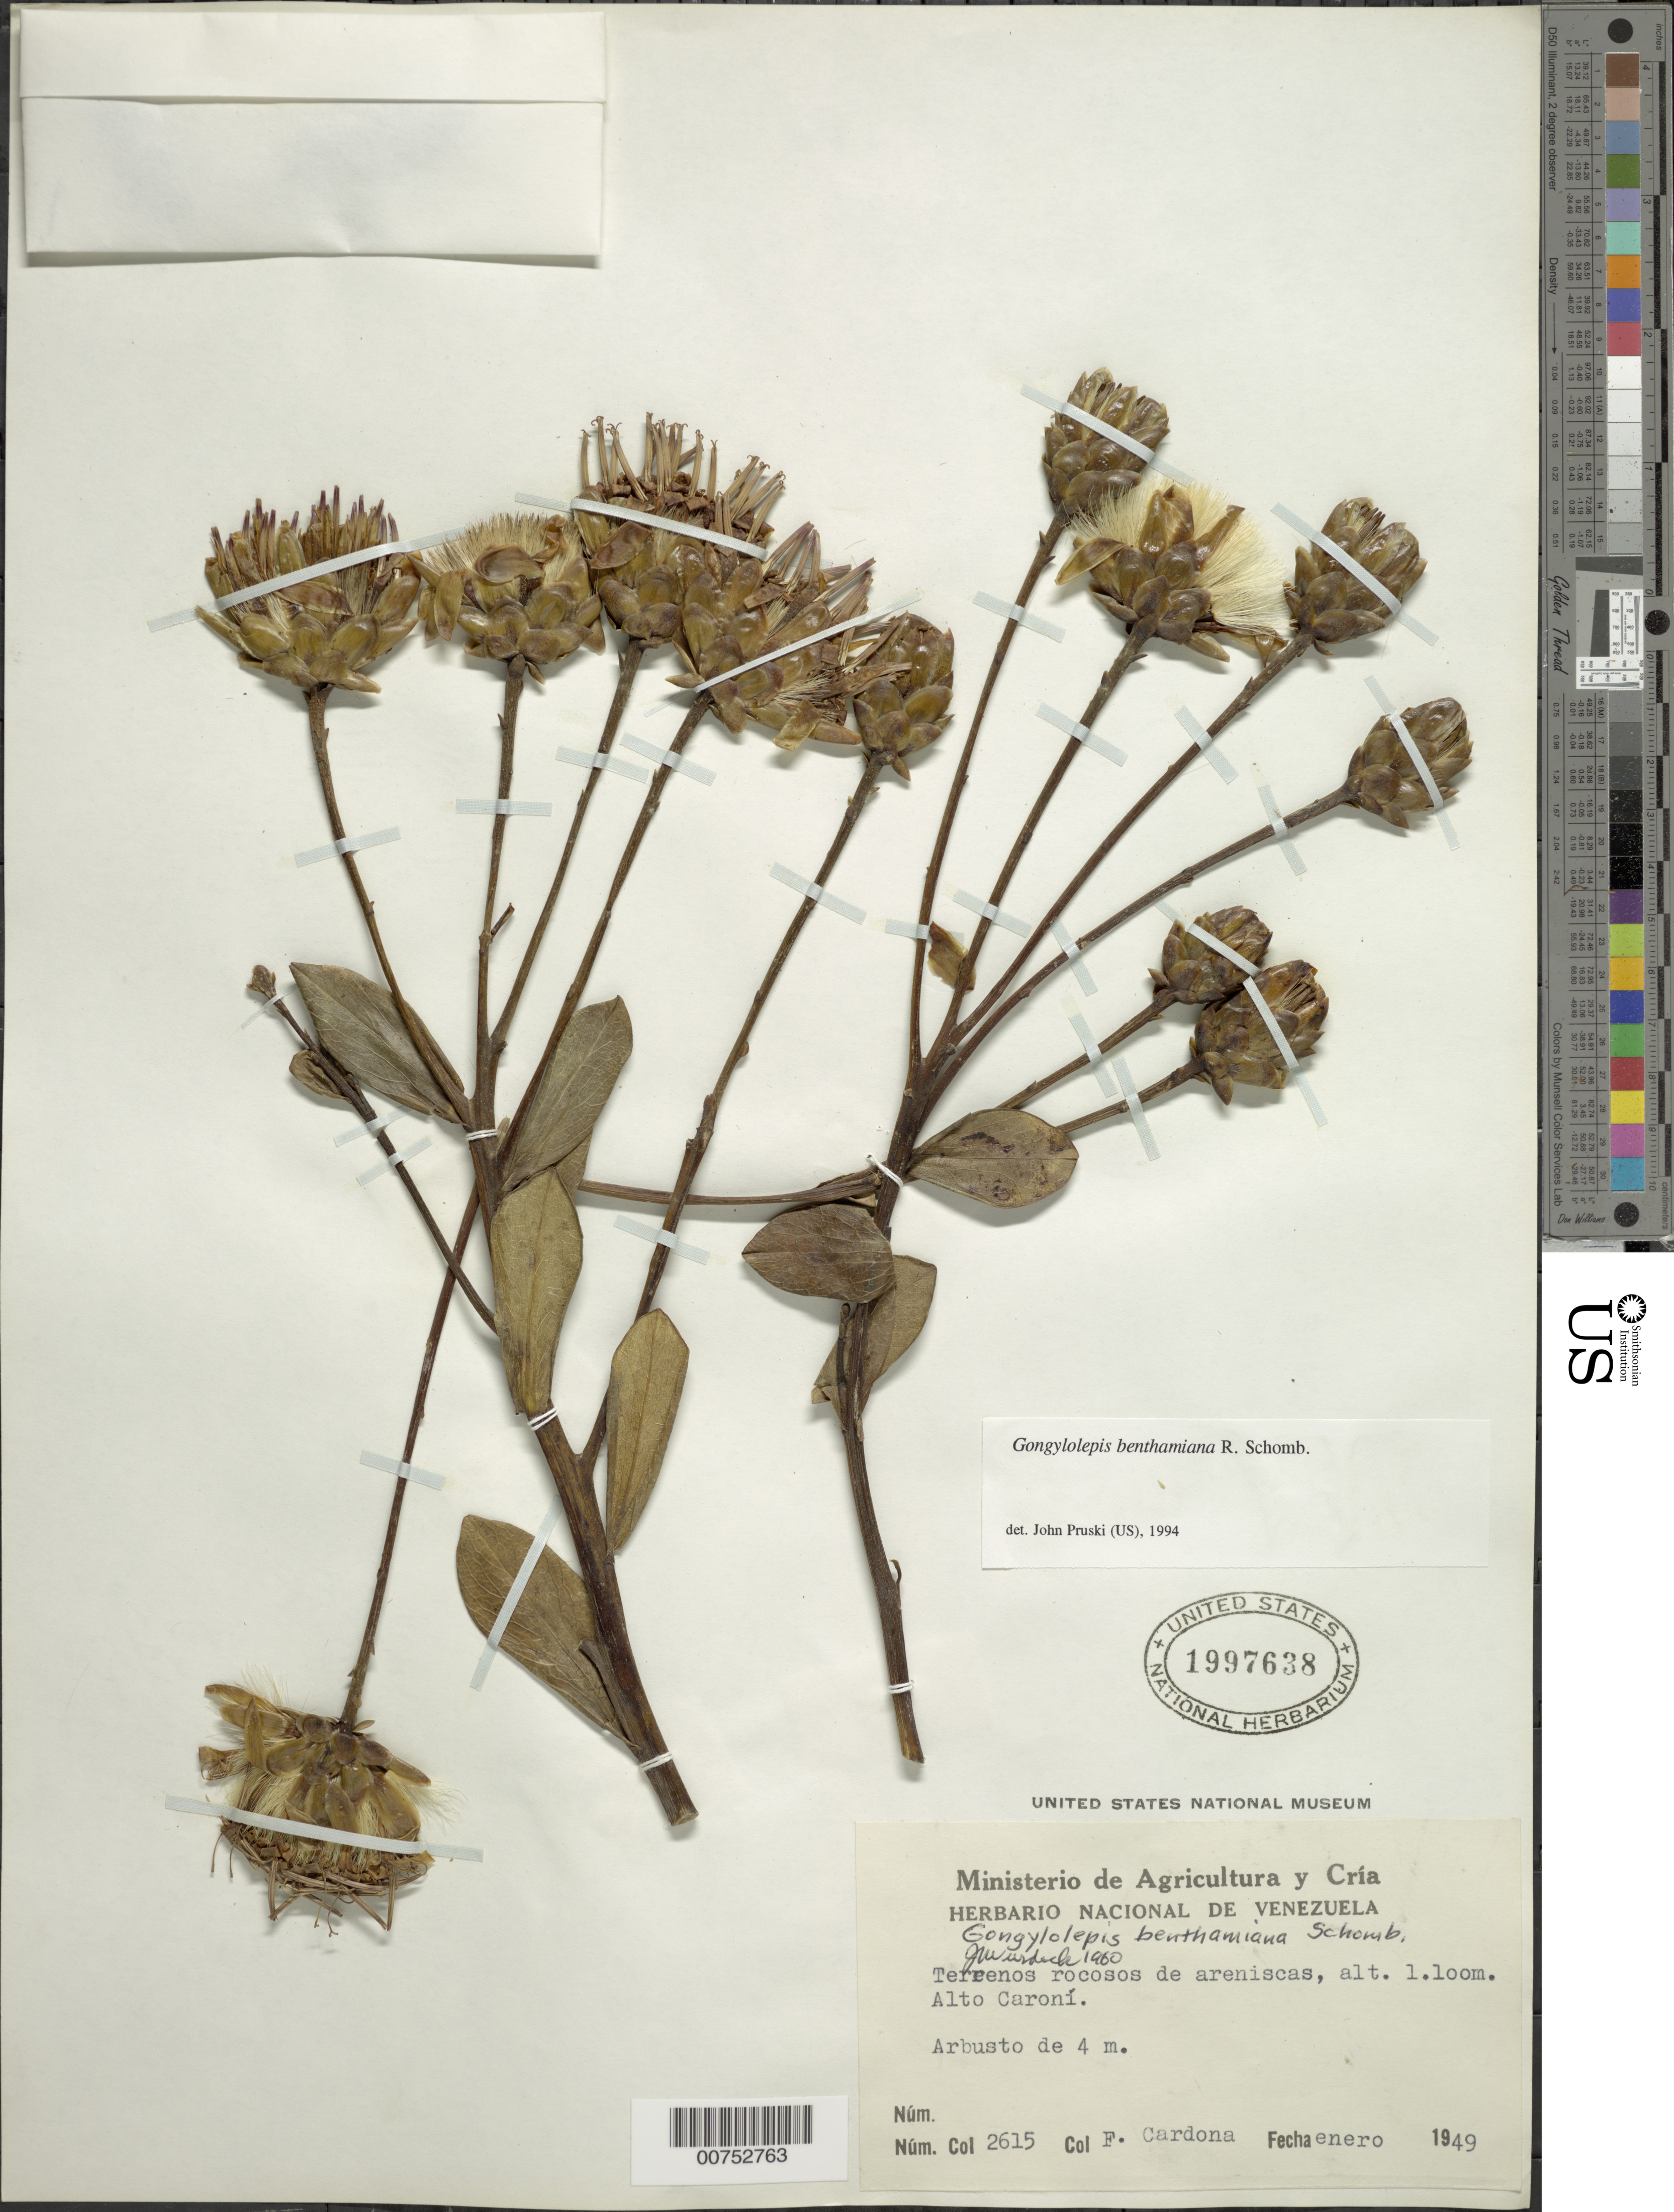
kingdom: Plantae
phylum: Tracheophyta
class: Magnoliopsida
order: Asterales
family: Asteraceae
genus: Gongylolepis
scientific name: Gongylolepis benthamiana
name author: R.H. Schomb.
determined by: Pruski, J. F.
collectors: F. Cardona Puig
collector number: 2615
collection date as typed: Jan-49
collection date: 1949-01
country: Venezuela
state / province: Bolívar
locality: Cerro Auyantepuí, Alto Río Caroní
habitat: Terrenos rocosos de arenisca.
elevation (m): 1100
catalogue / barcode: US 1997638